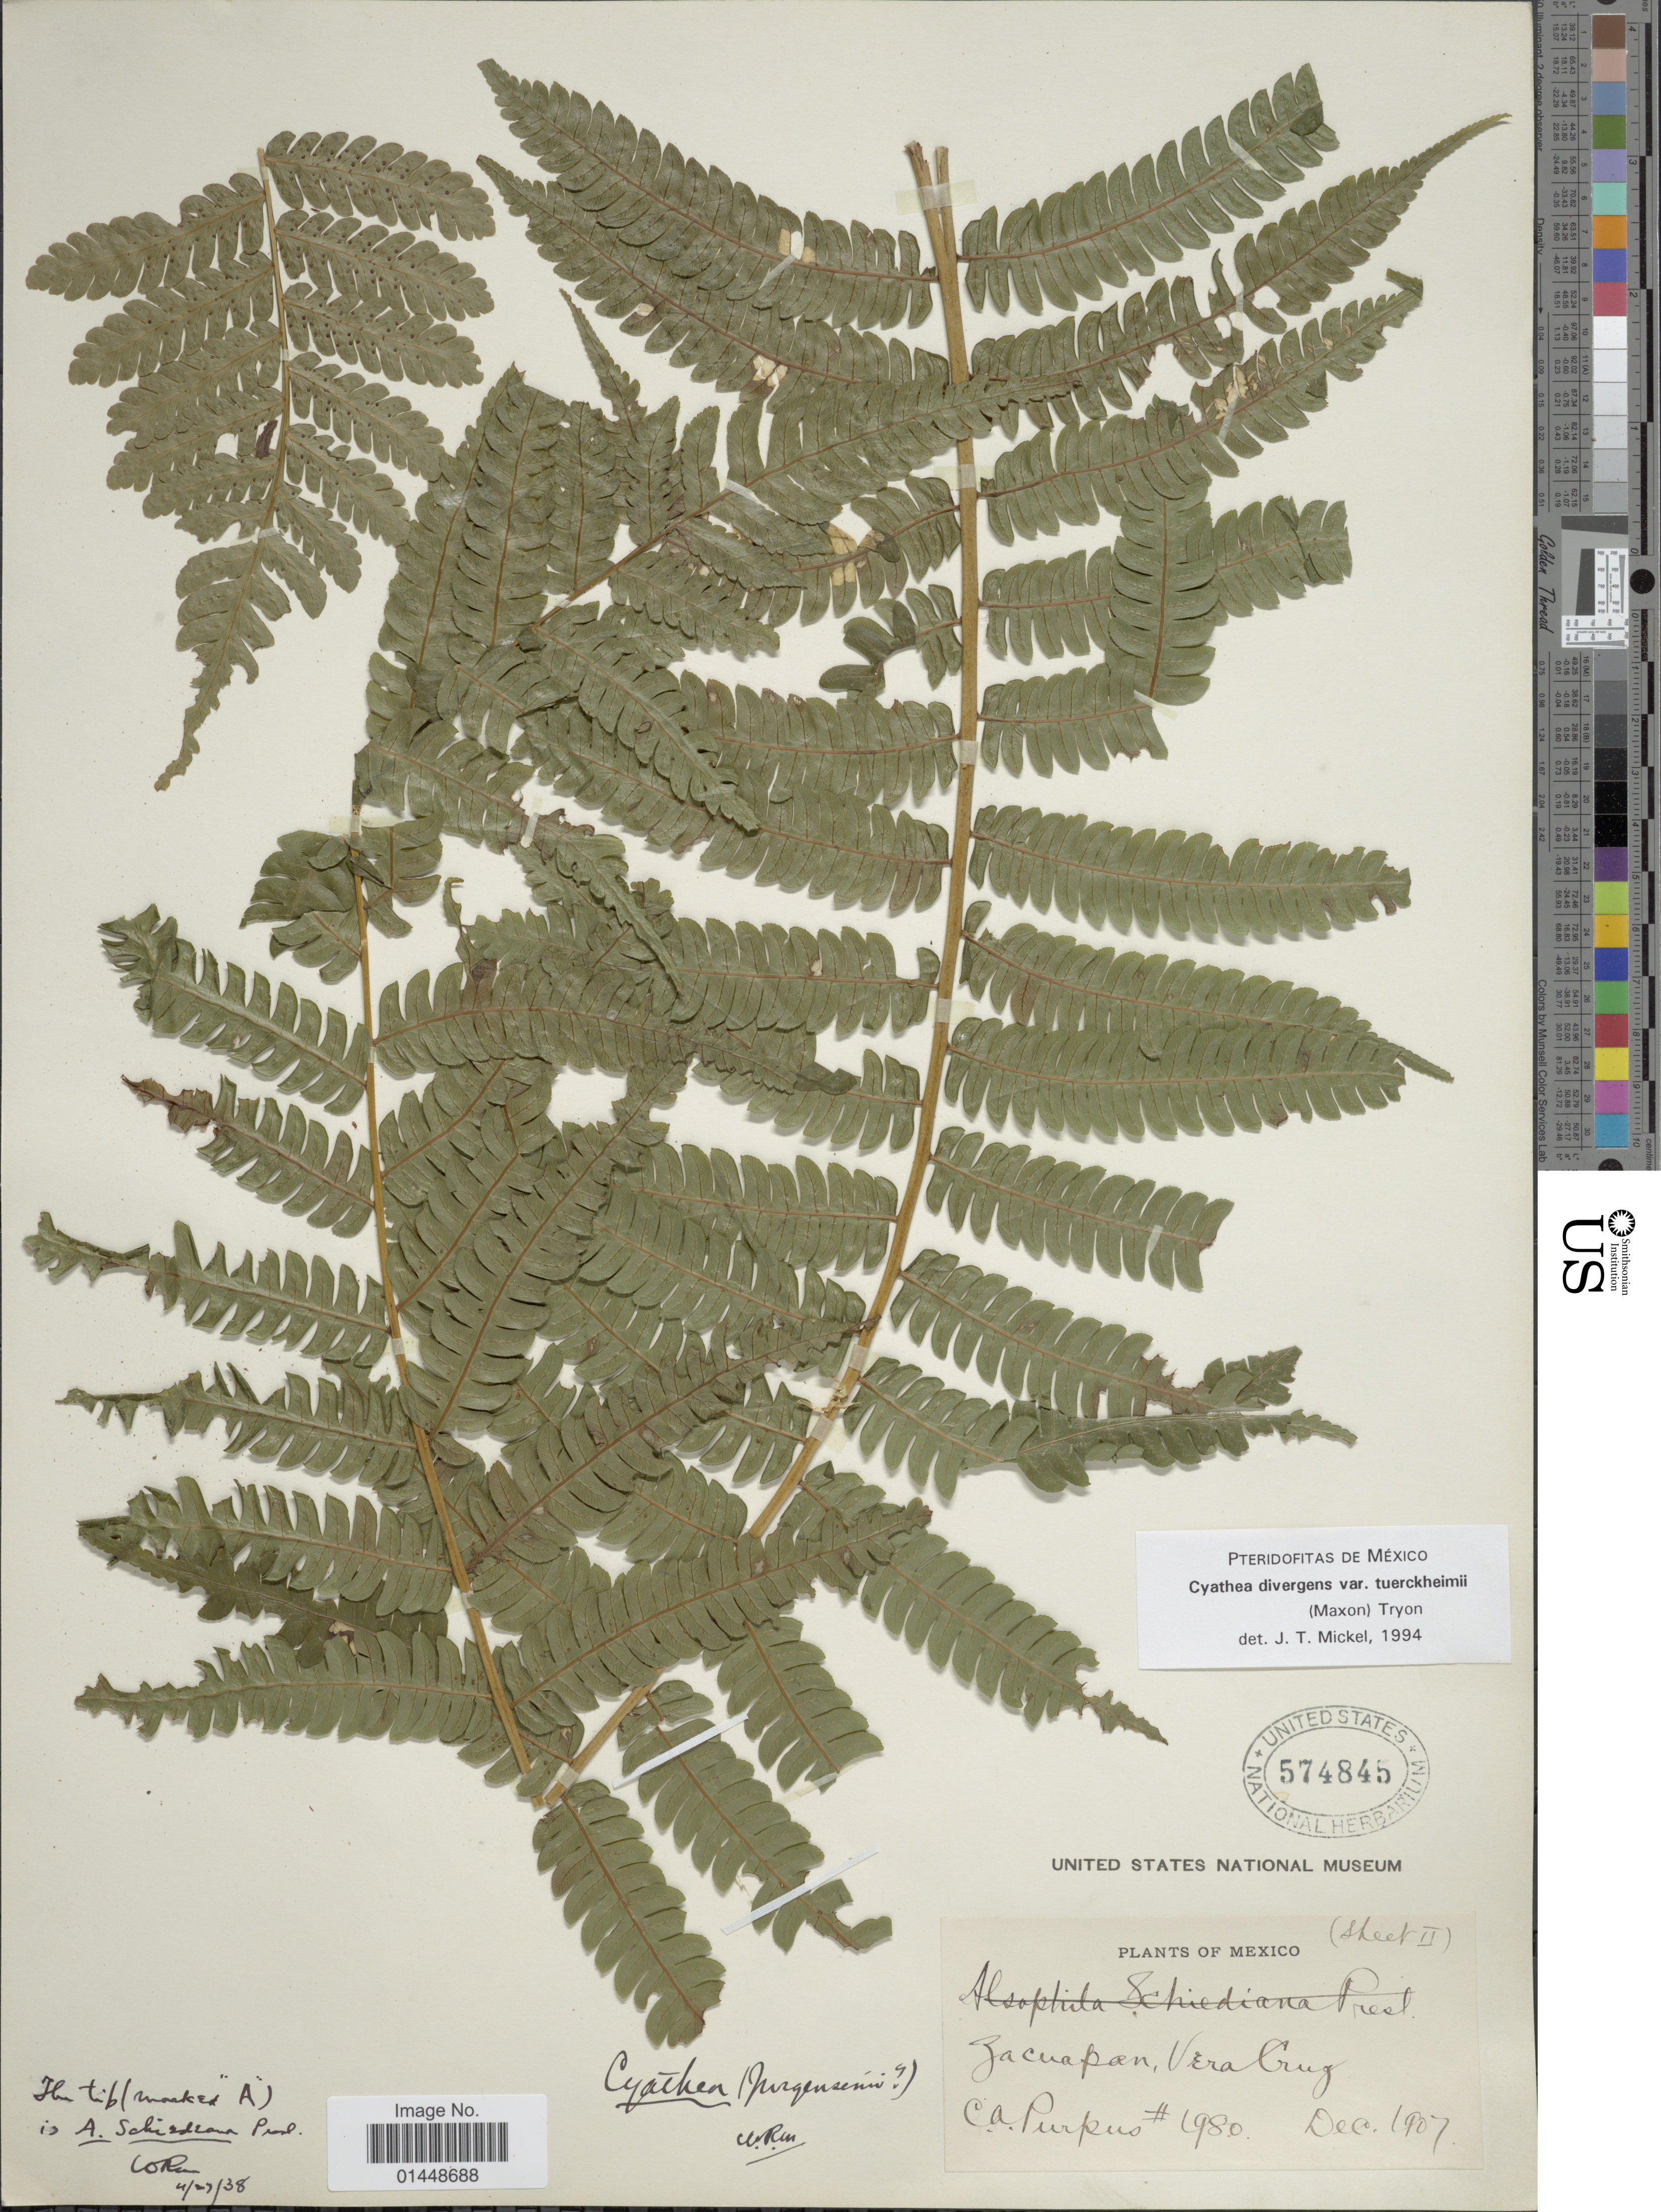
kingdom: Plantae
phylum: Tracheophyta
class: Polypodiopsida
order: Cyatheales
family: Cyatheaceae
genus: Cyathea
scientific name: Cyathea divergens var. tuerckheimii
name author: (Maxon) R.M. Tryon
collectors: C. A. Purpus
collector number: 1980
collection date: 1907-12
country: Mexico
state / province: Veracruz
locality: Zacuapan, Vera Cruz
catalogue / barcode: US 574845